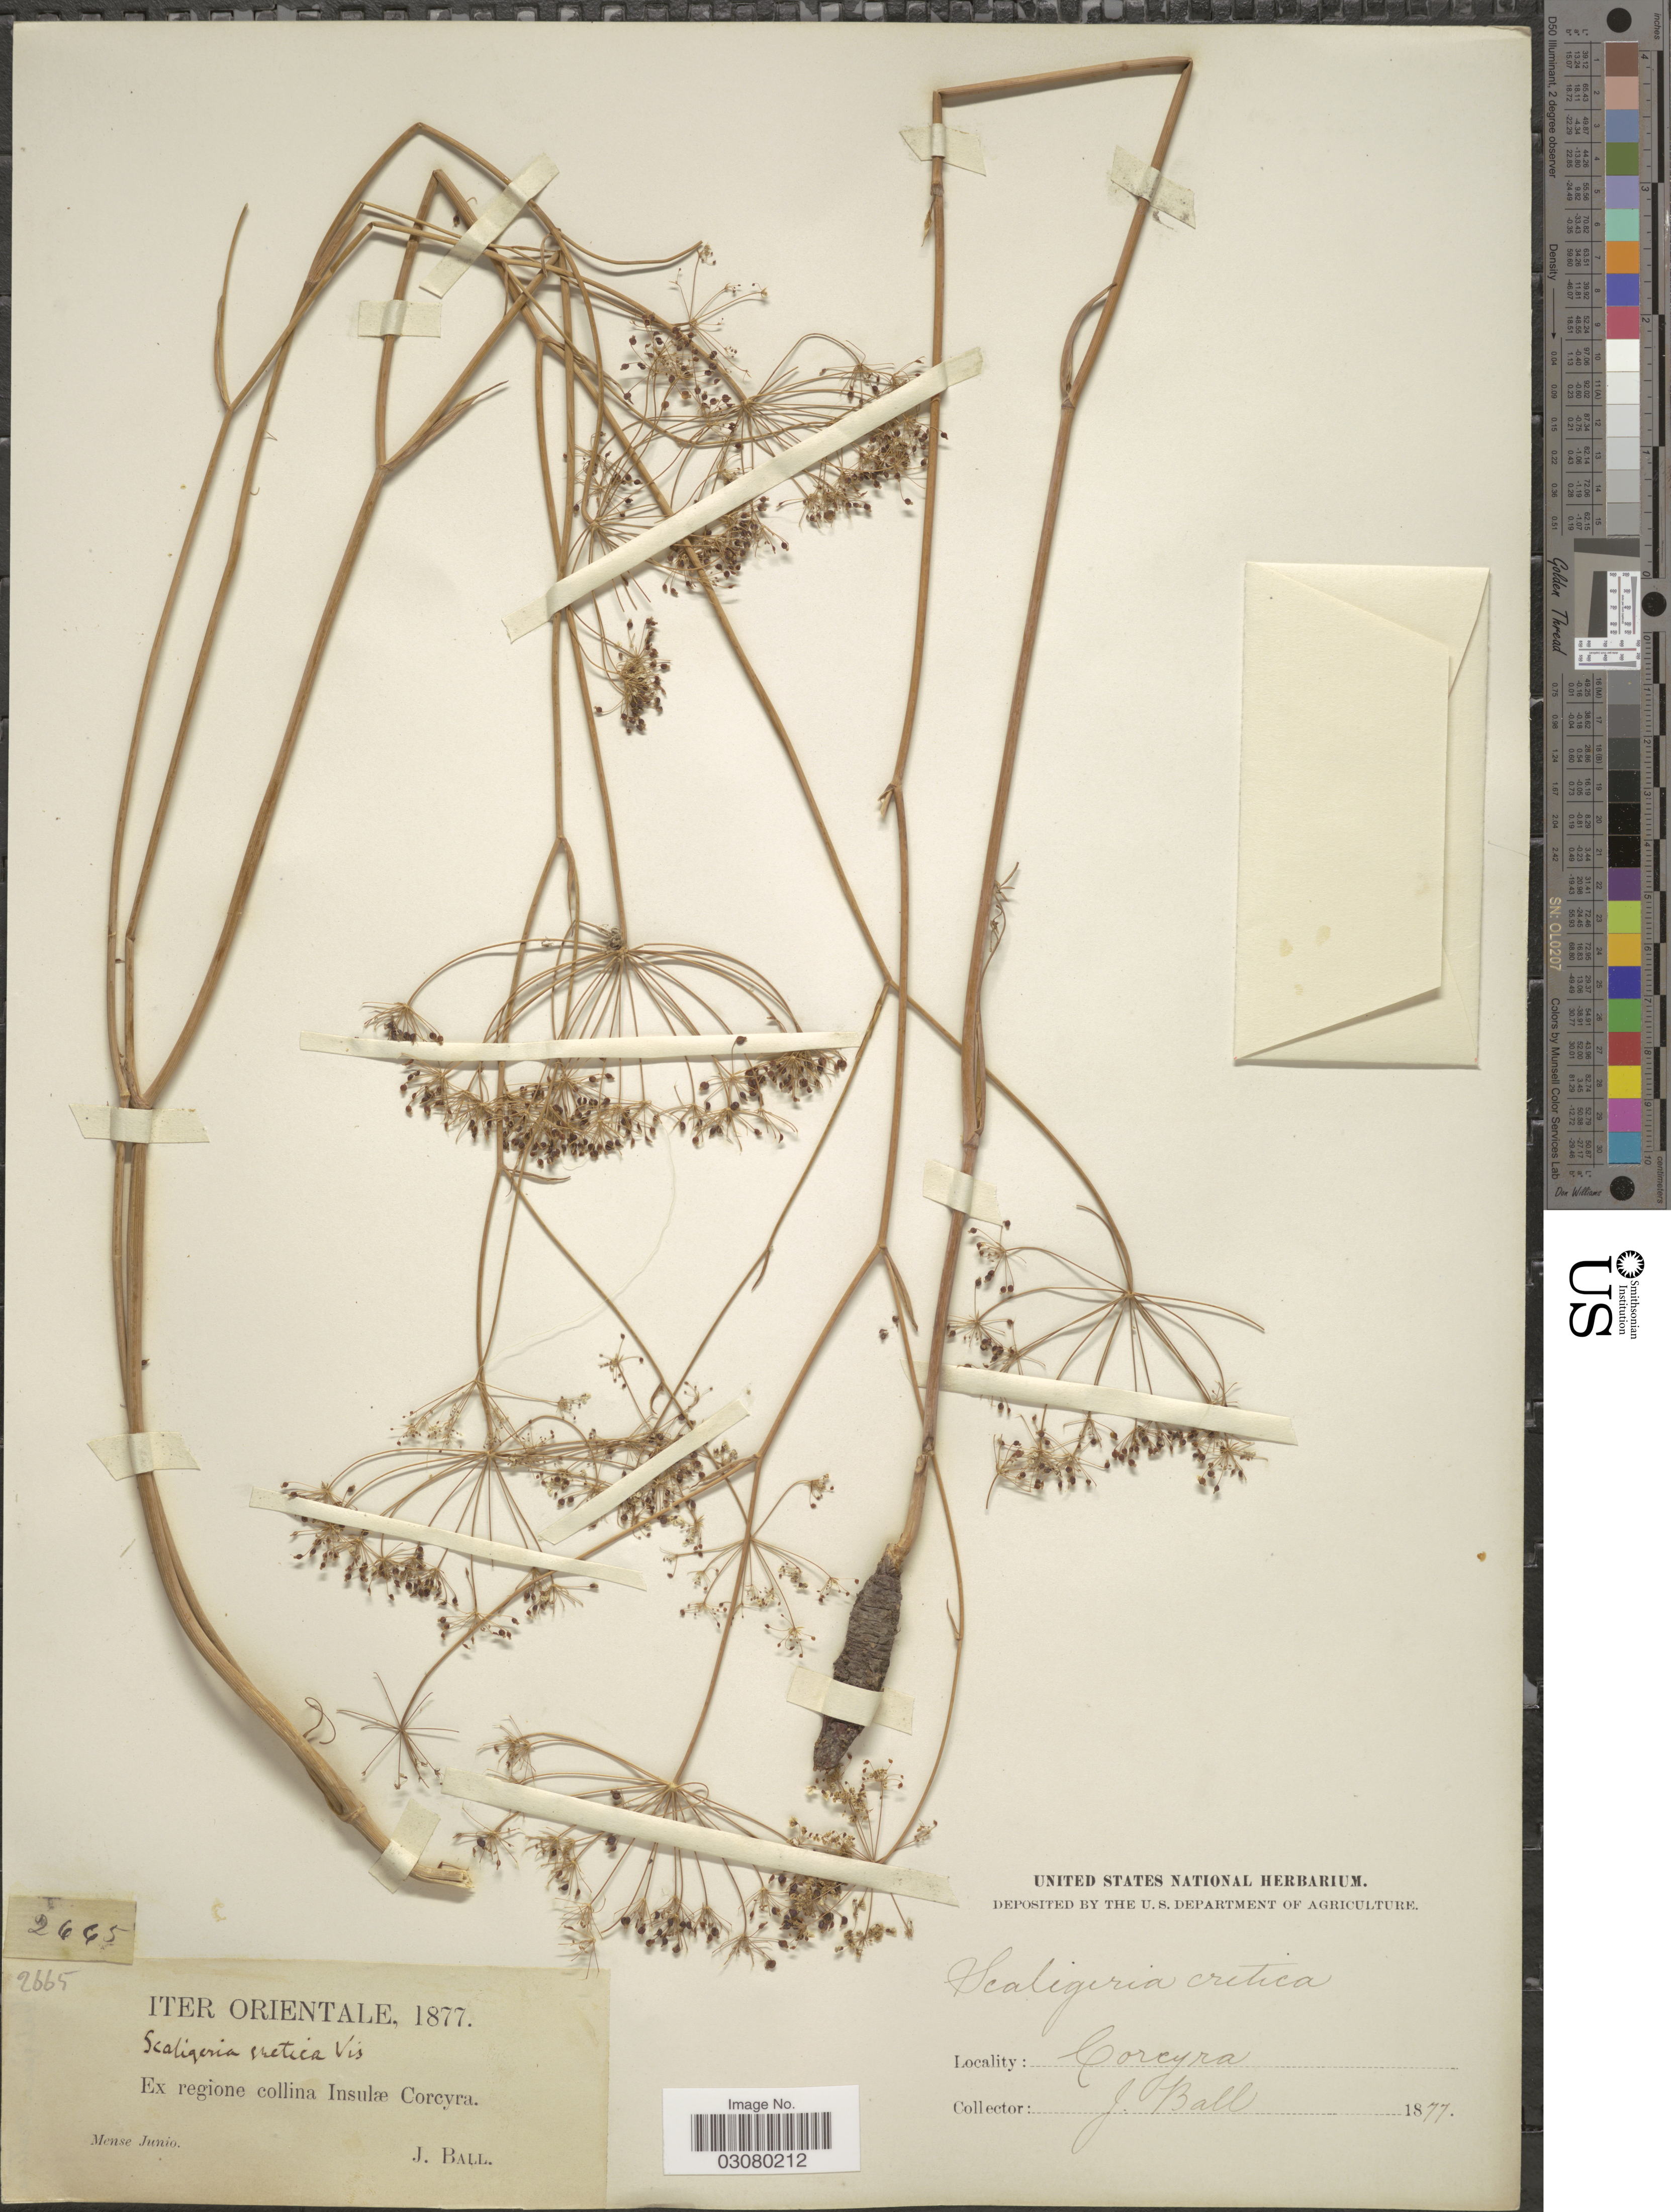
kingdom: Plantae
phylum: Tracheophyta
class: Magnoliopsida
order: Apiales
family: Apiaceae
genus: Scaligeria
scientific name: Scaligeria cretica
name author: (Mill.) Boiss.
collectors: J. Ball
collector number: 2665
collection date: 1877-06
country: Greece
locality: Orientale. Ex regione collina Insulæ Corcyra.